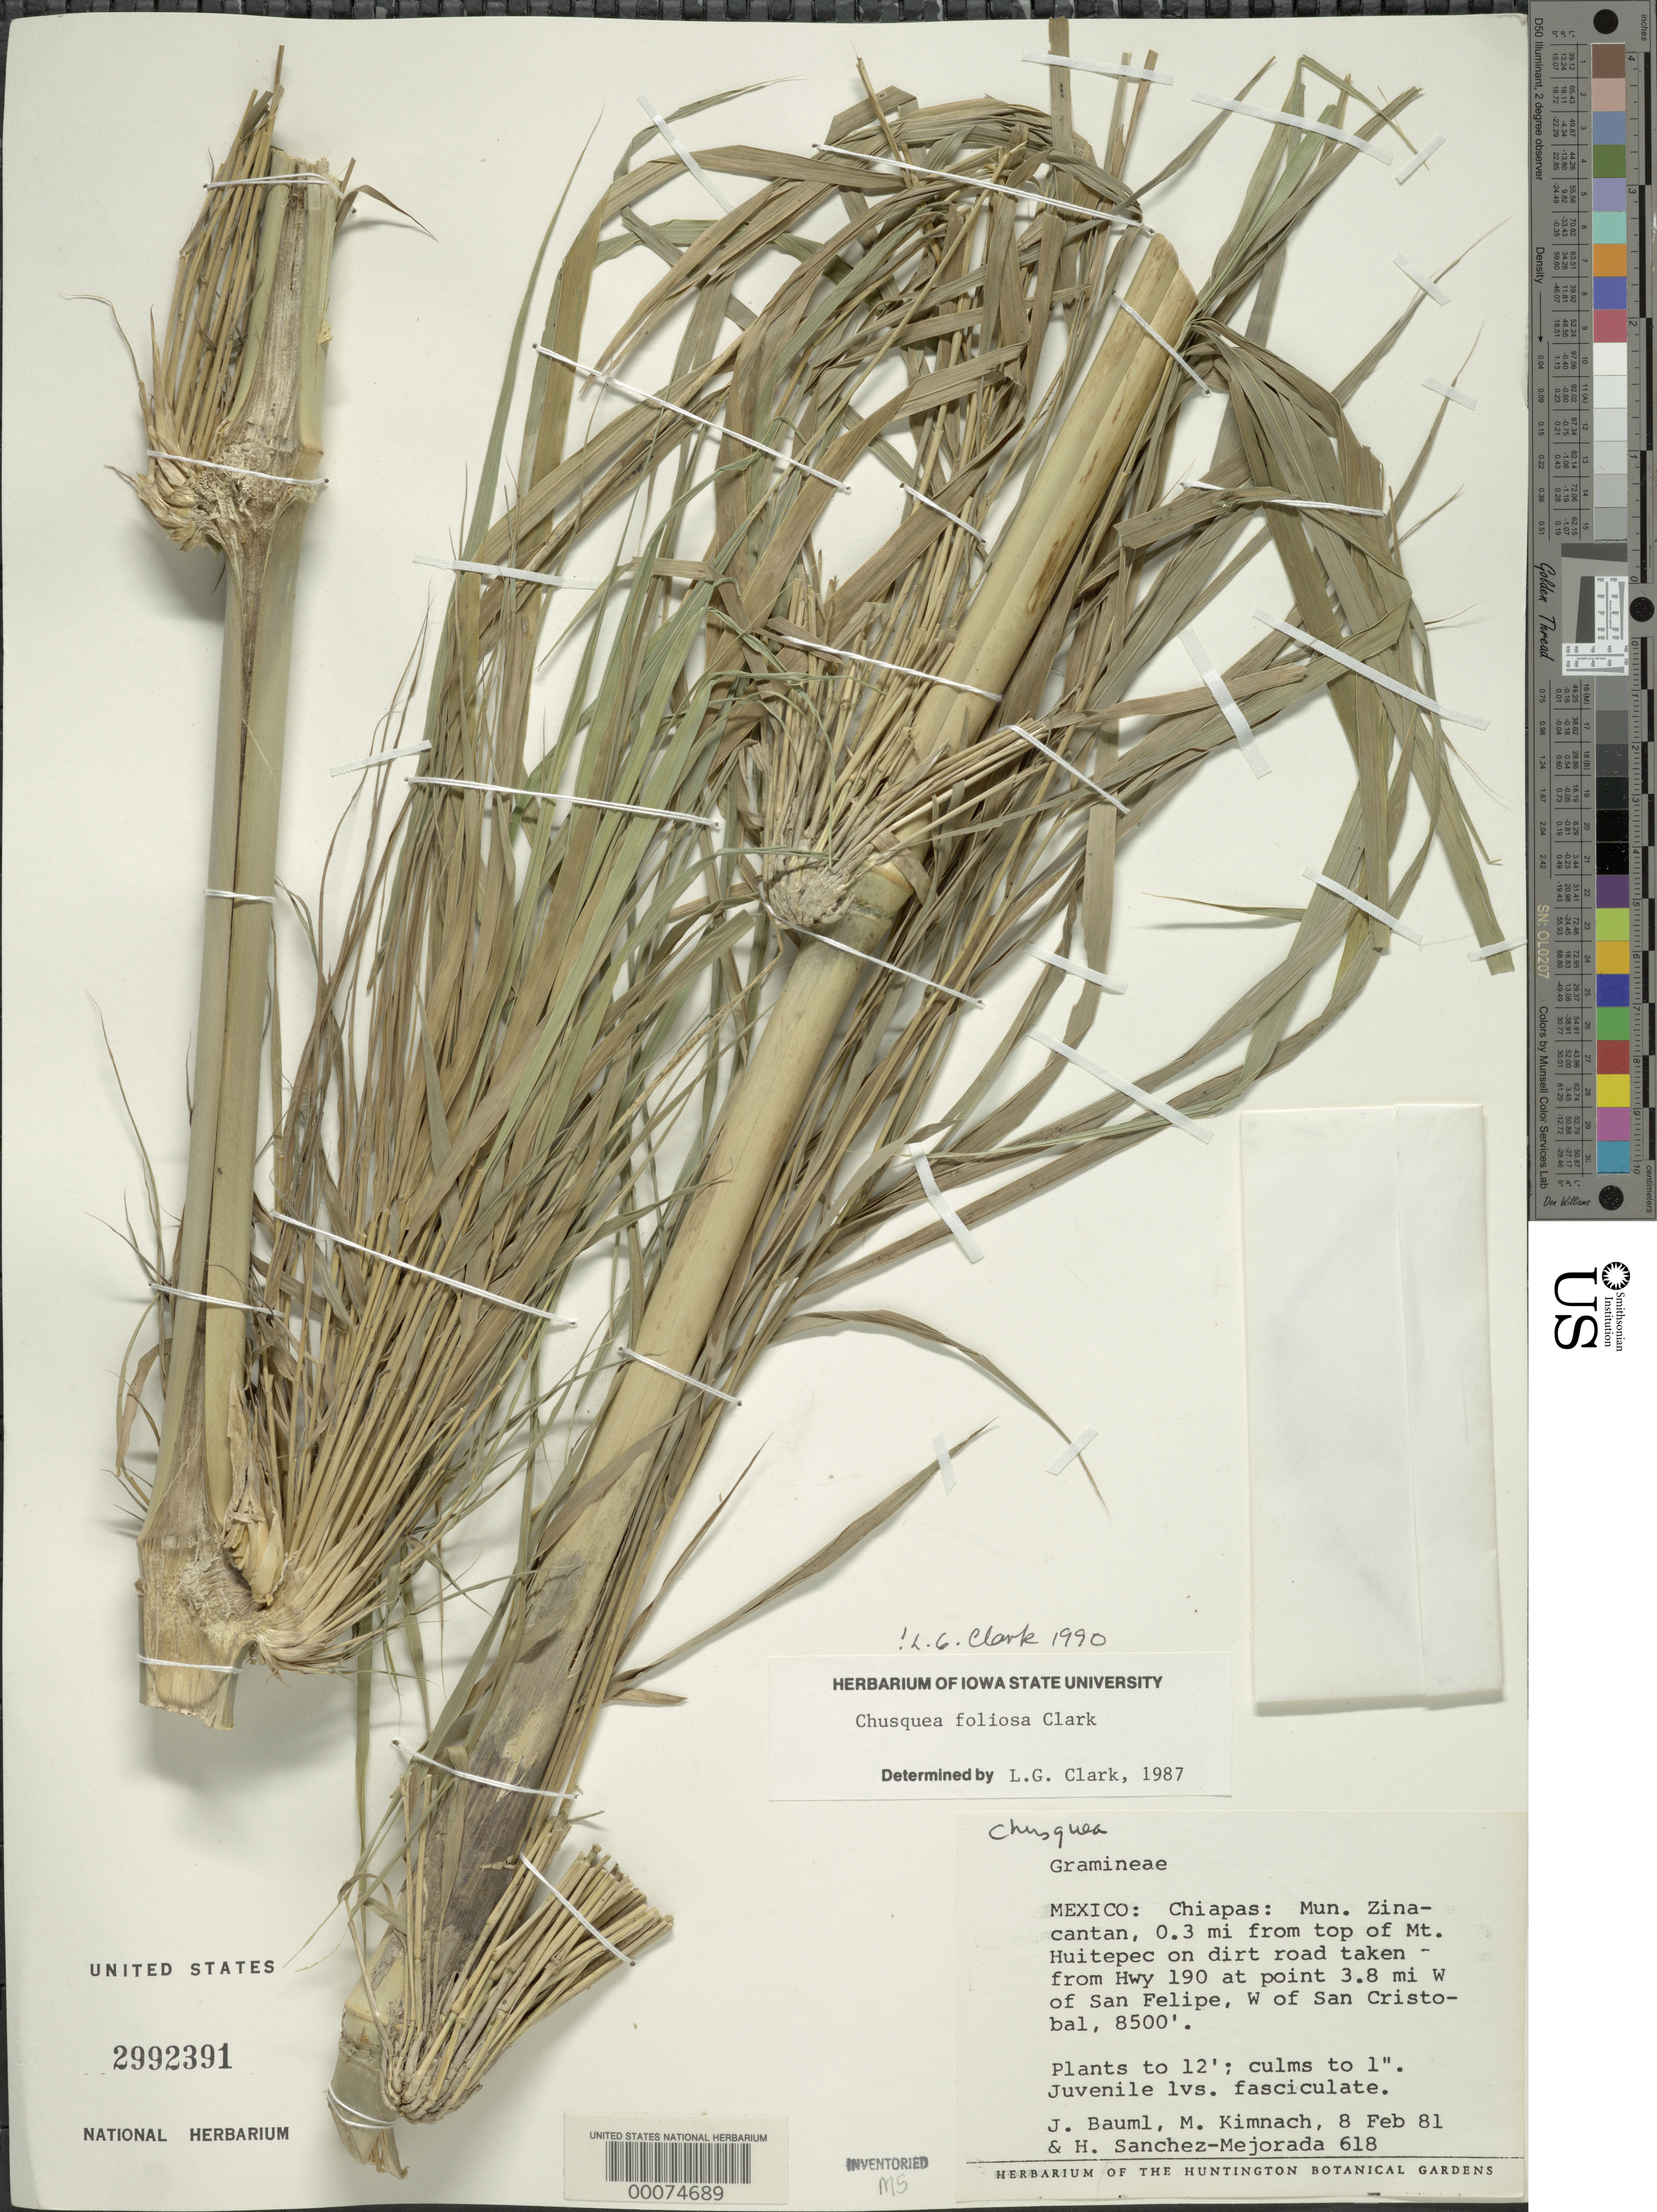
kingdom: Plantae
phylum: Tracheophyta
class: Liliopsida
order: Poales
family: Poaceae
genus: Chusquea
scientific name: Chusquea foliosa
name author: L.G. Clark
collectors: J. Bauml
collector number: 618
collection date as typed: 08 Feb 1981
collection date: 1981-02-08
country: Mexico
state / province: Chiapas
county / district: Zinacantán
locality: Mt. Huitepec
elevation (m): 2591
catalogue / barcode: US 2992391